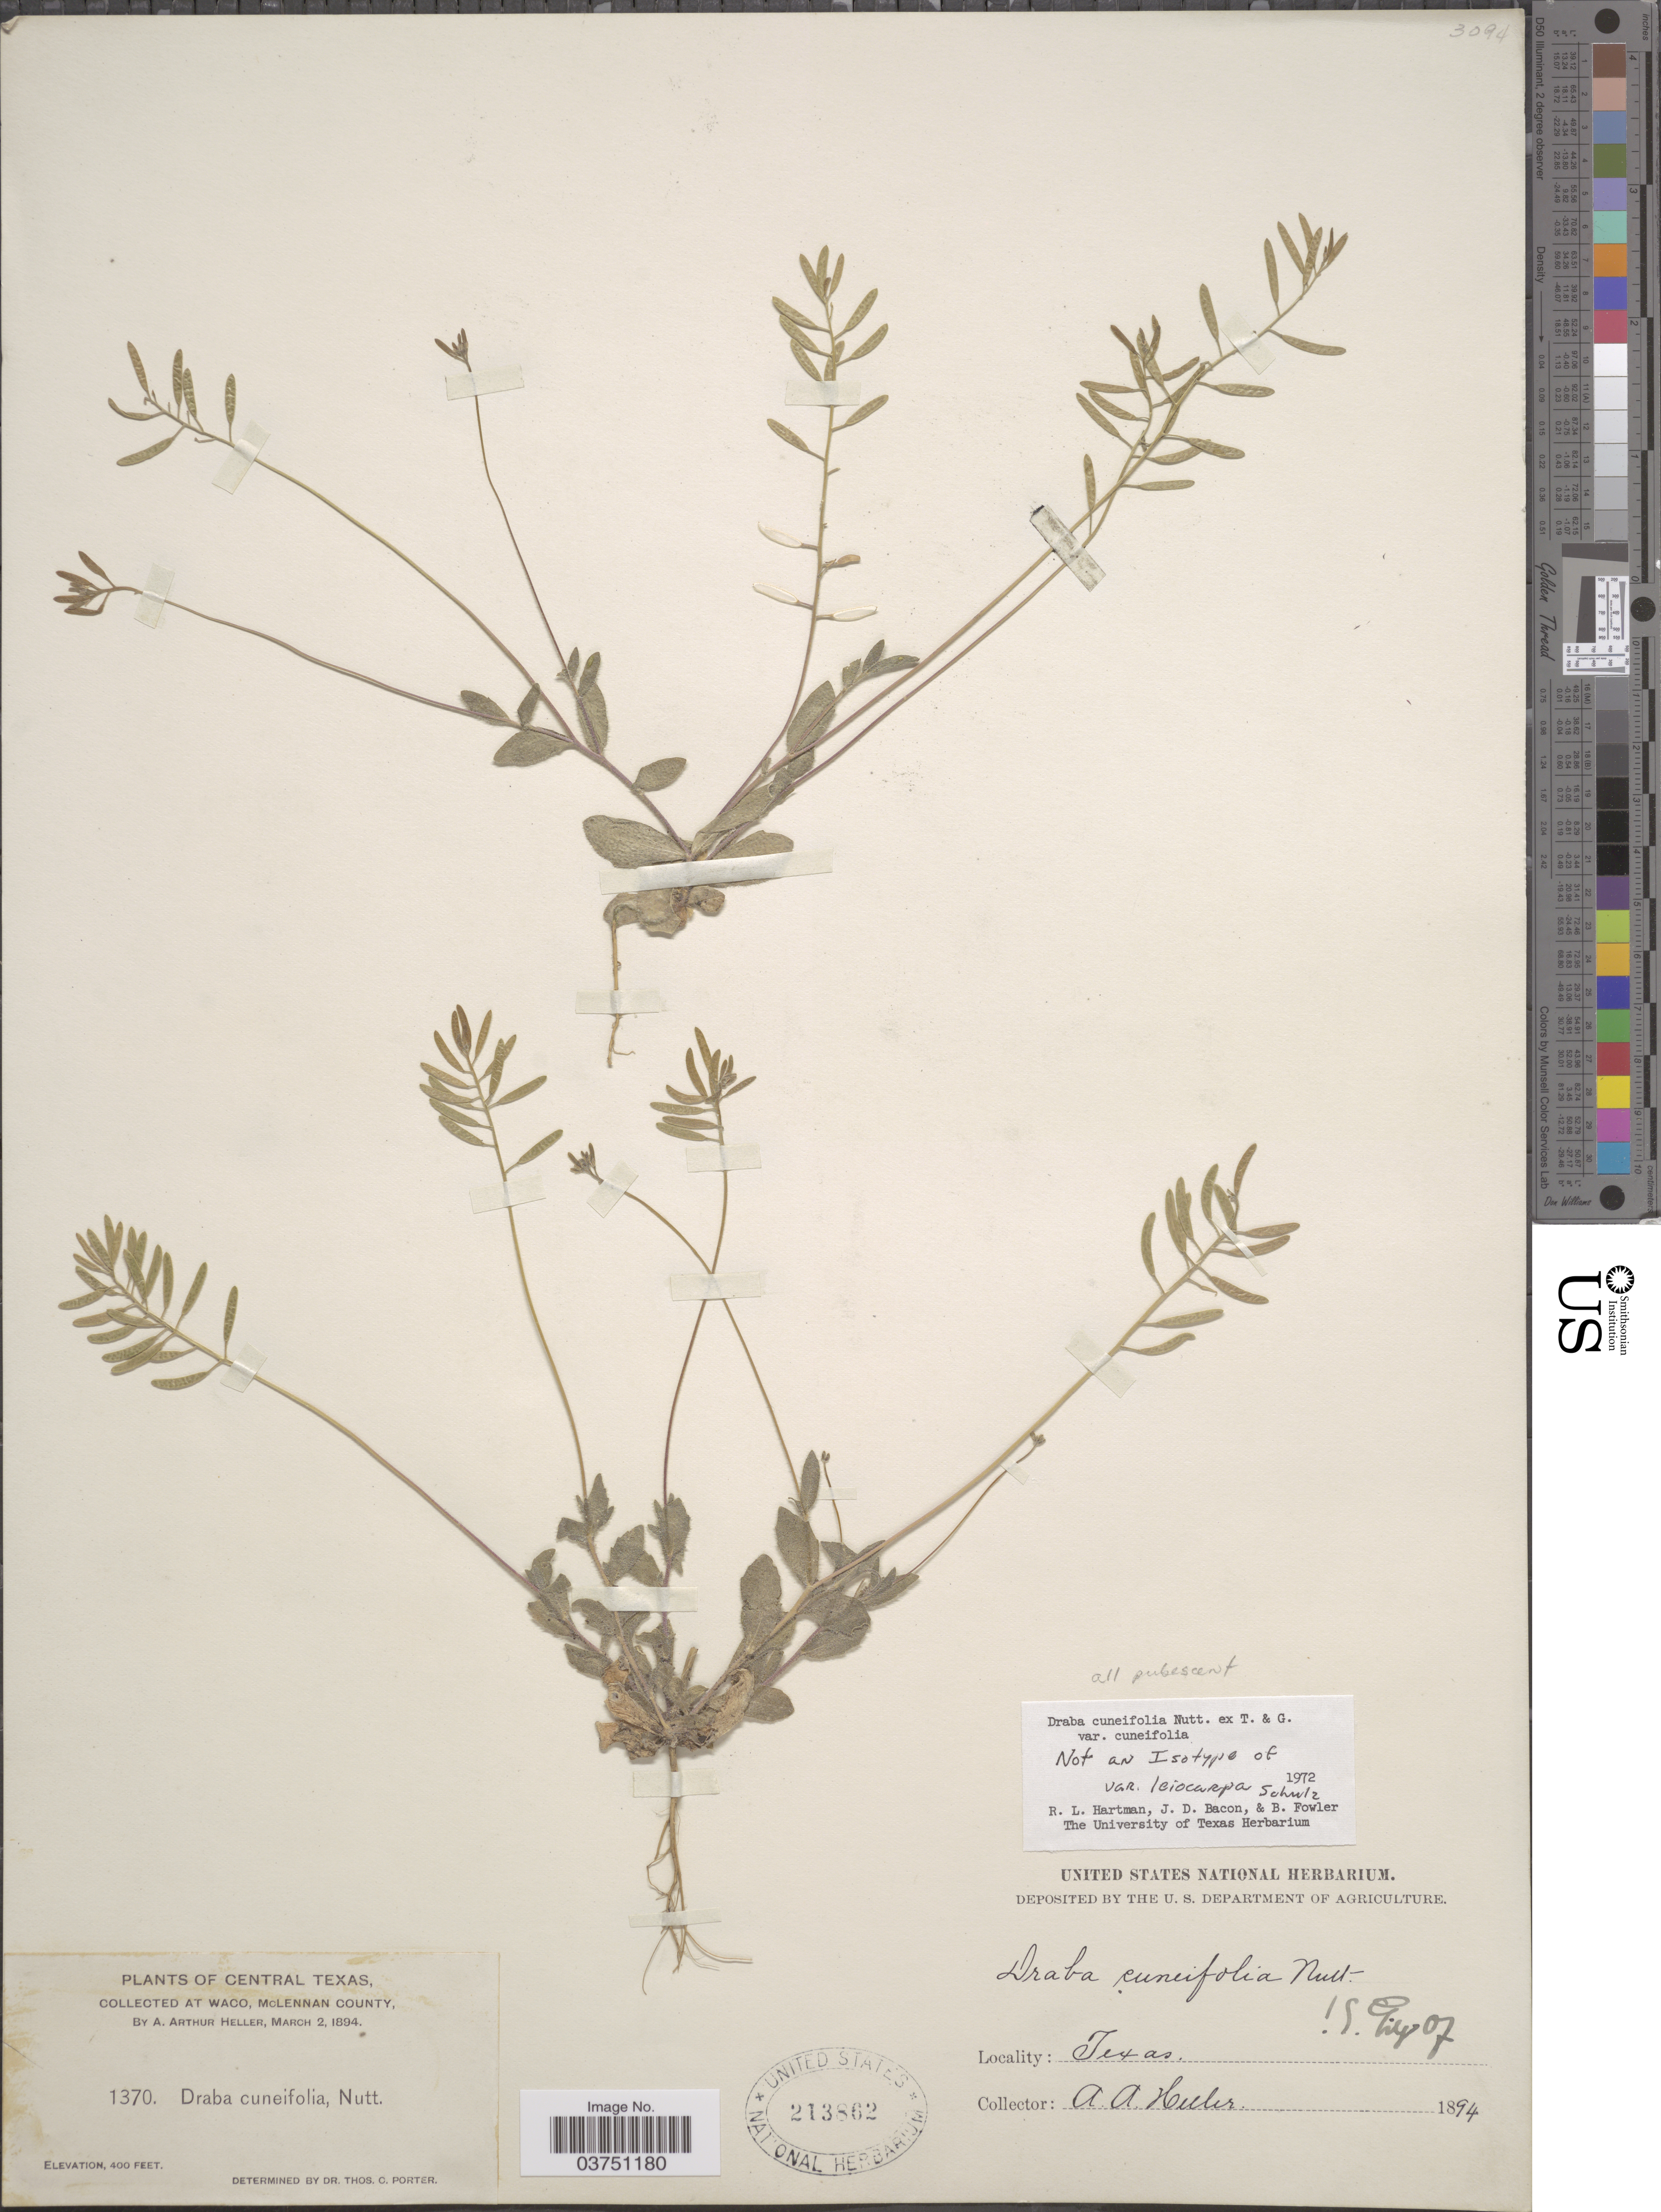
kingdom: Plantae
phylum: Tracheophyta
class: Magnoliopsida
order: Brassicales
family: Brassicaceae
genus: Draba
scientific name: Draba cuneifolia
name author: Nutt.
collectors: A. A. Heller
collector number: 1370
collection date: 1894-03-02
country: United States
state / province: Texas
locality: Central Texas; Waco, McLennan County.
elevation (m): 122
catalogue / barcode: US 213862